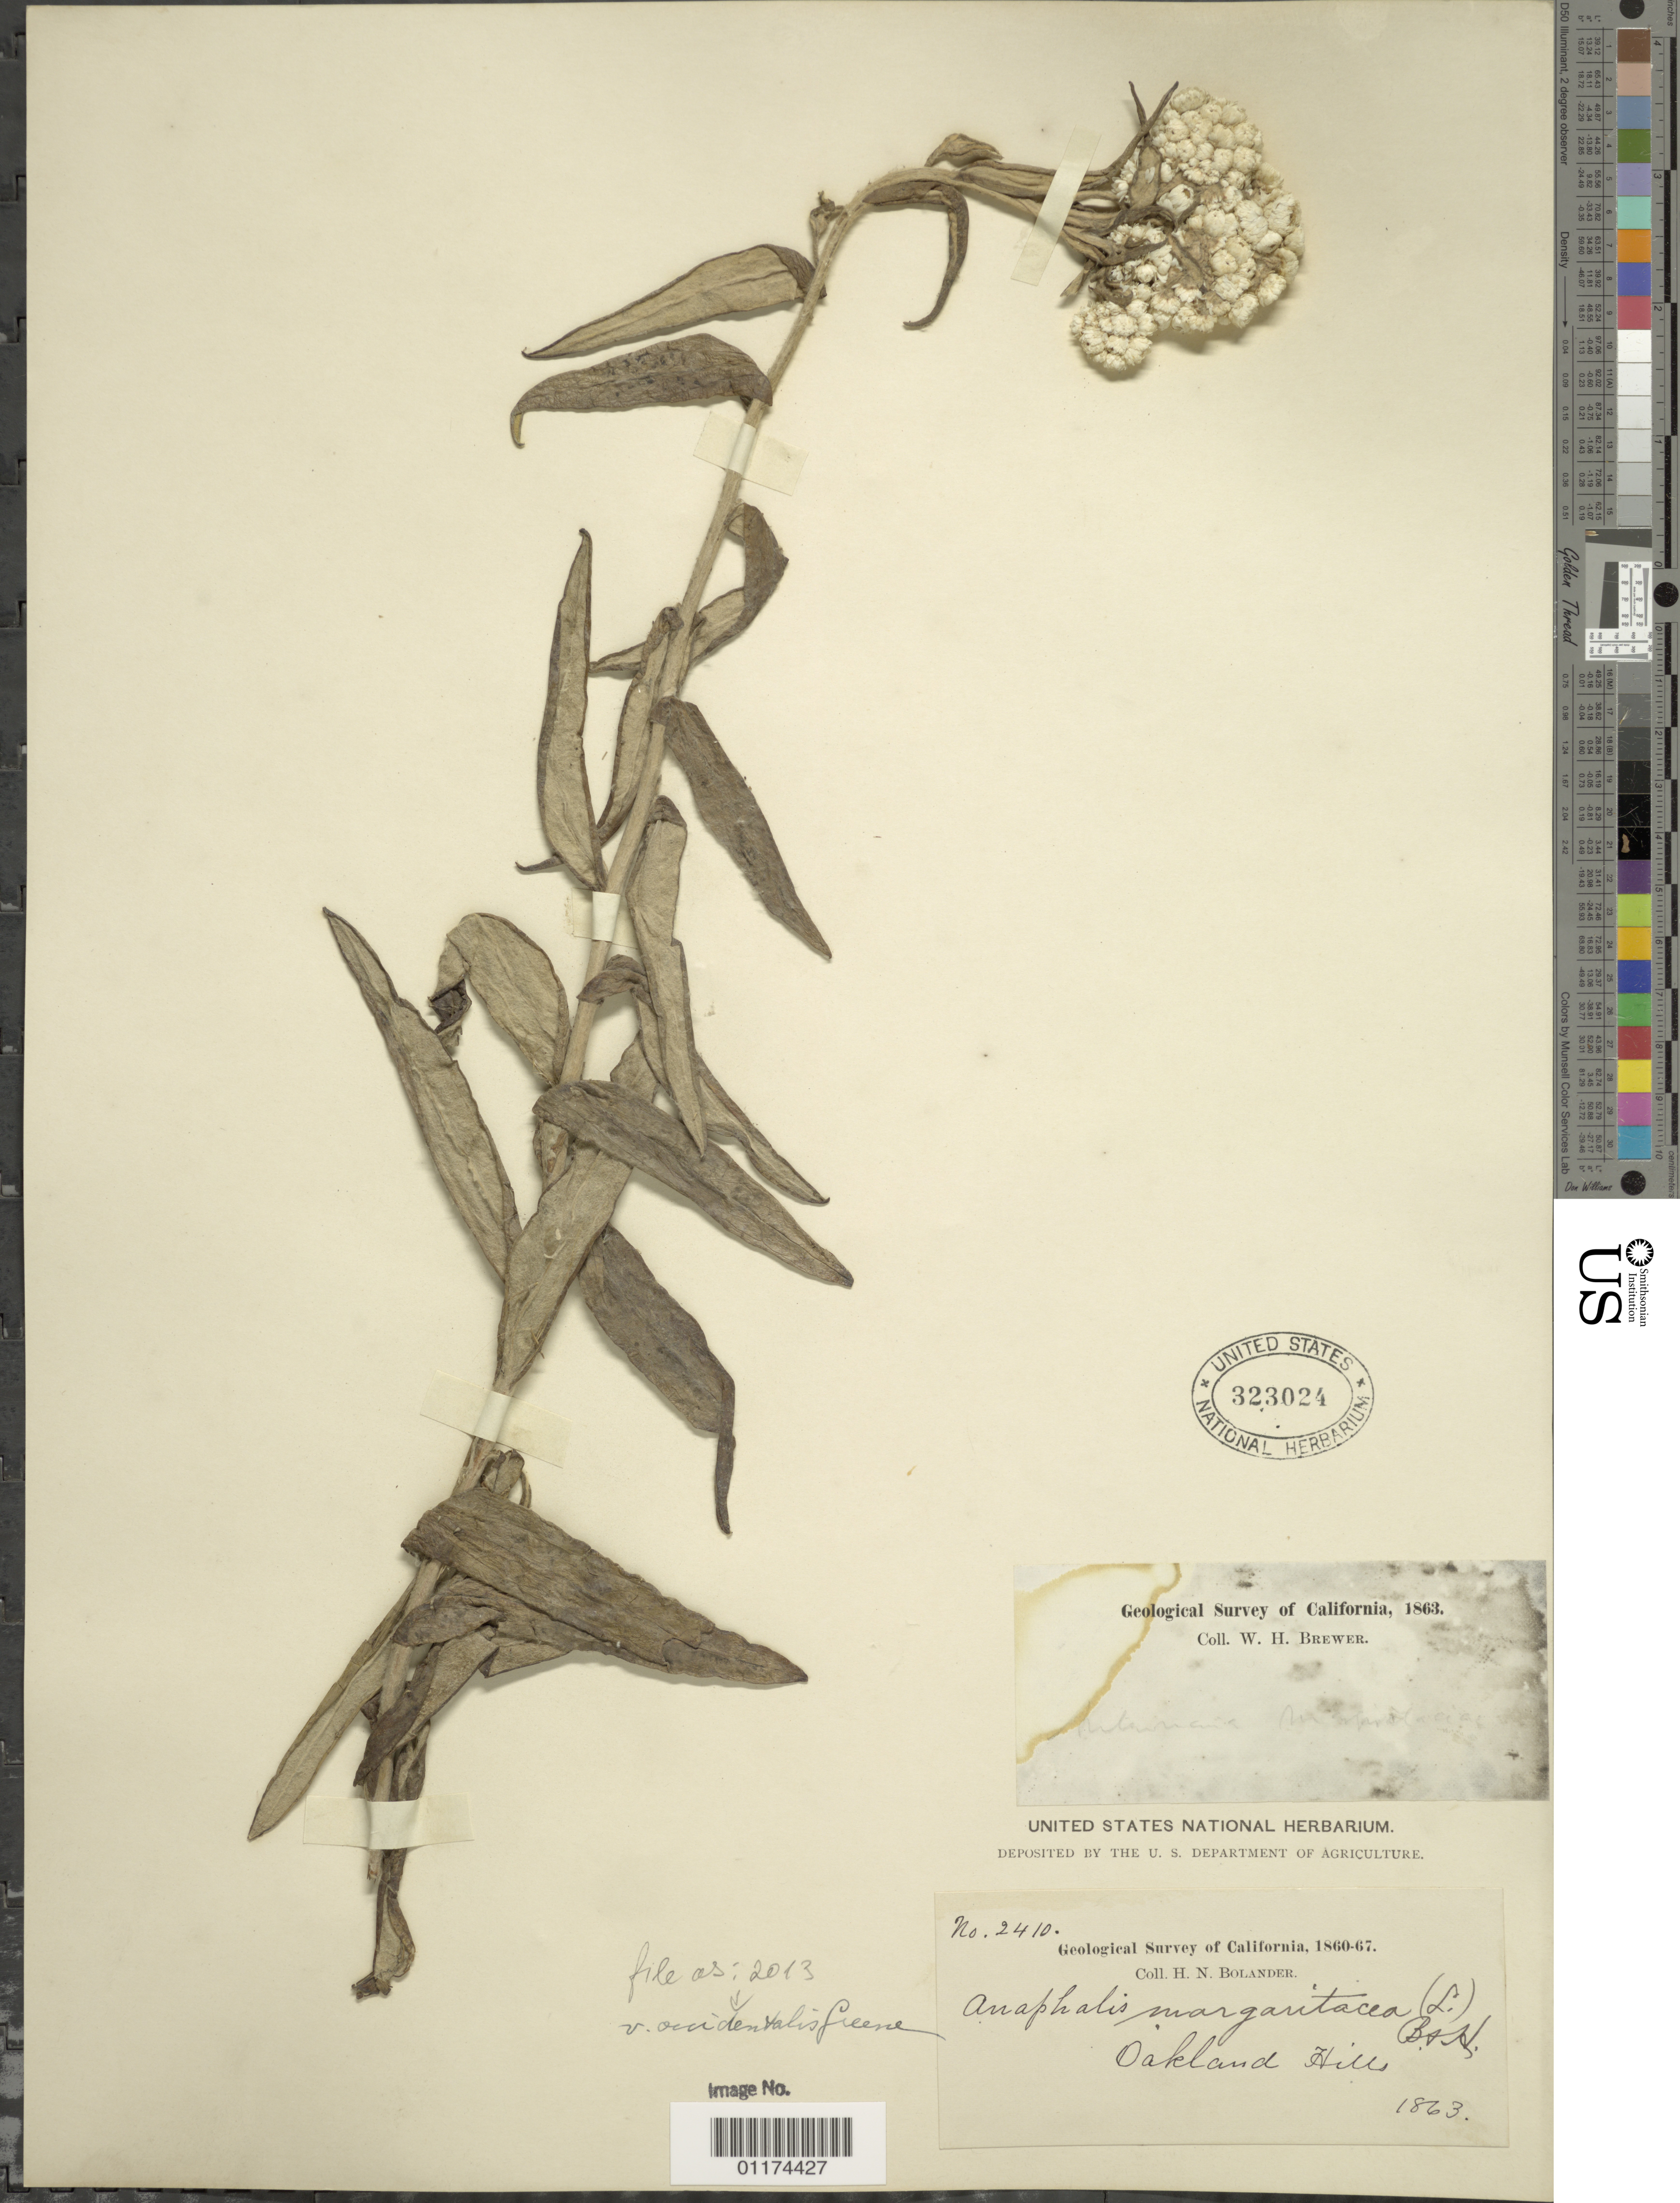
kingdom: Plantae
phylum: Tracheophyta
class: Magnoliopsida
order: Asterales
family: Asteraceae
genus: Anaphalis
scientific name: Anaphalis margaritacea var. occidentalis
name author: Greene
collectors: H. Bolander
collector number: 2410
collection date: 1863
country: United States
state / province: California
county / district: Alameda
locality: Oakland hills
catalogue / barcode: US 323024